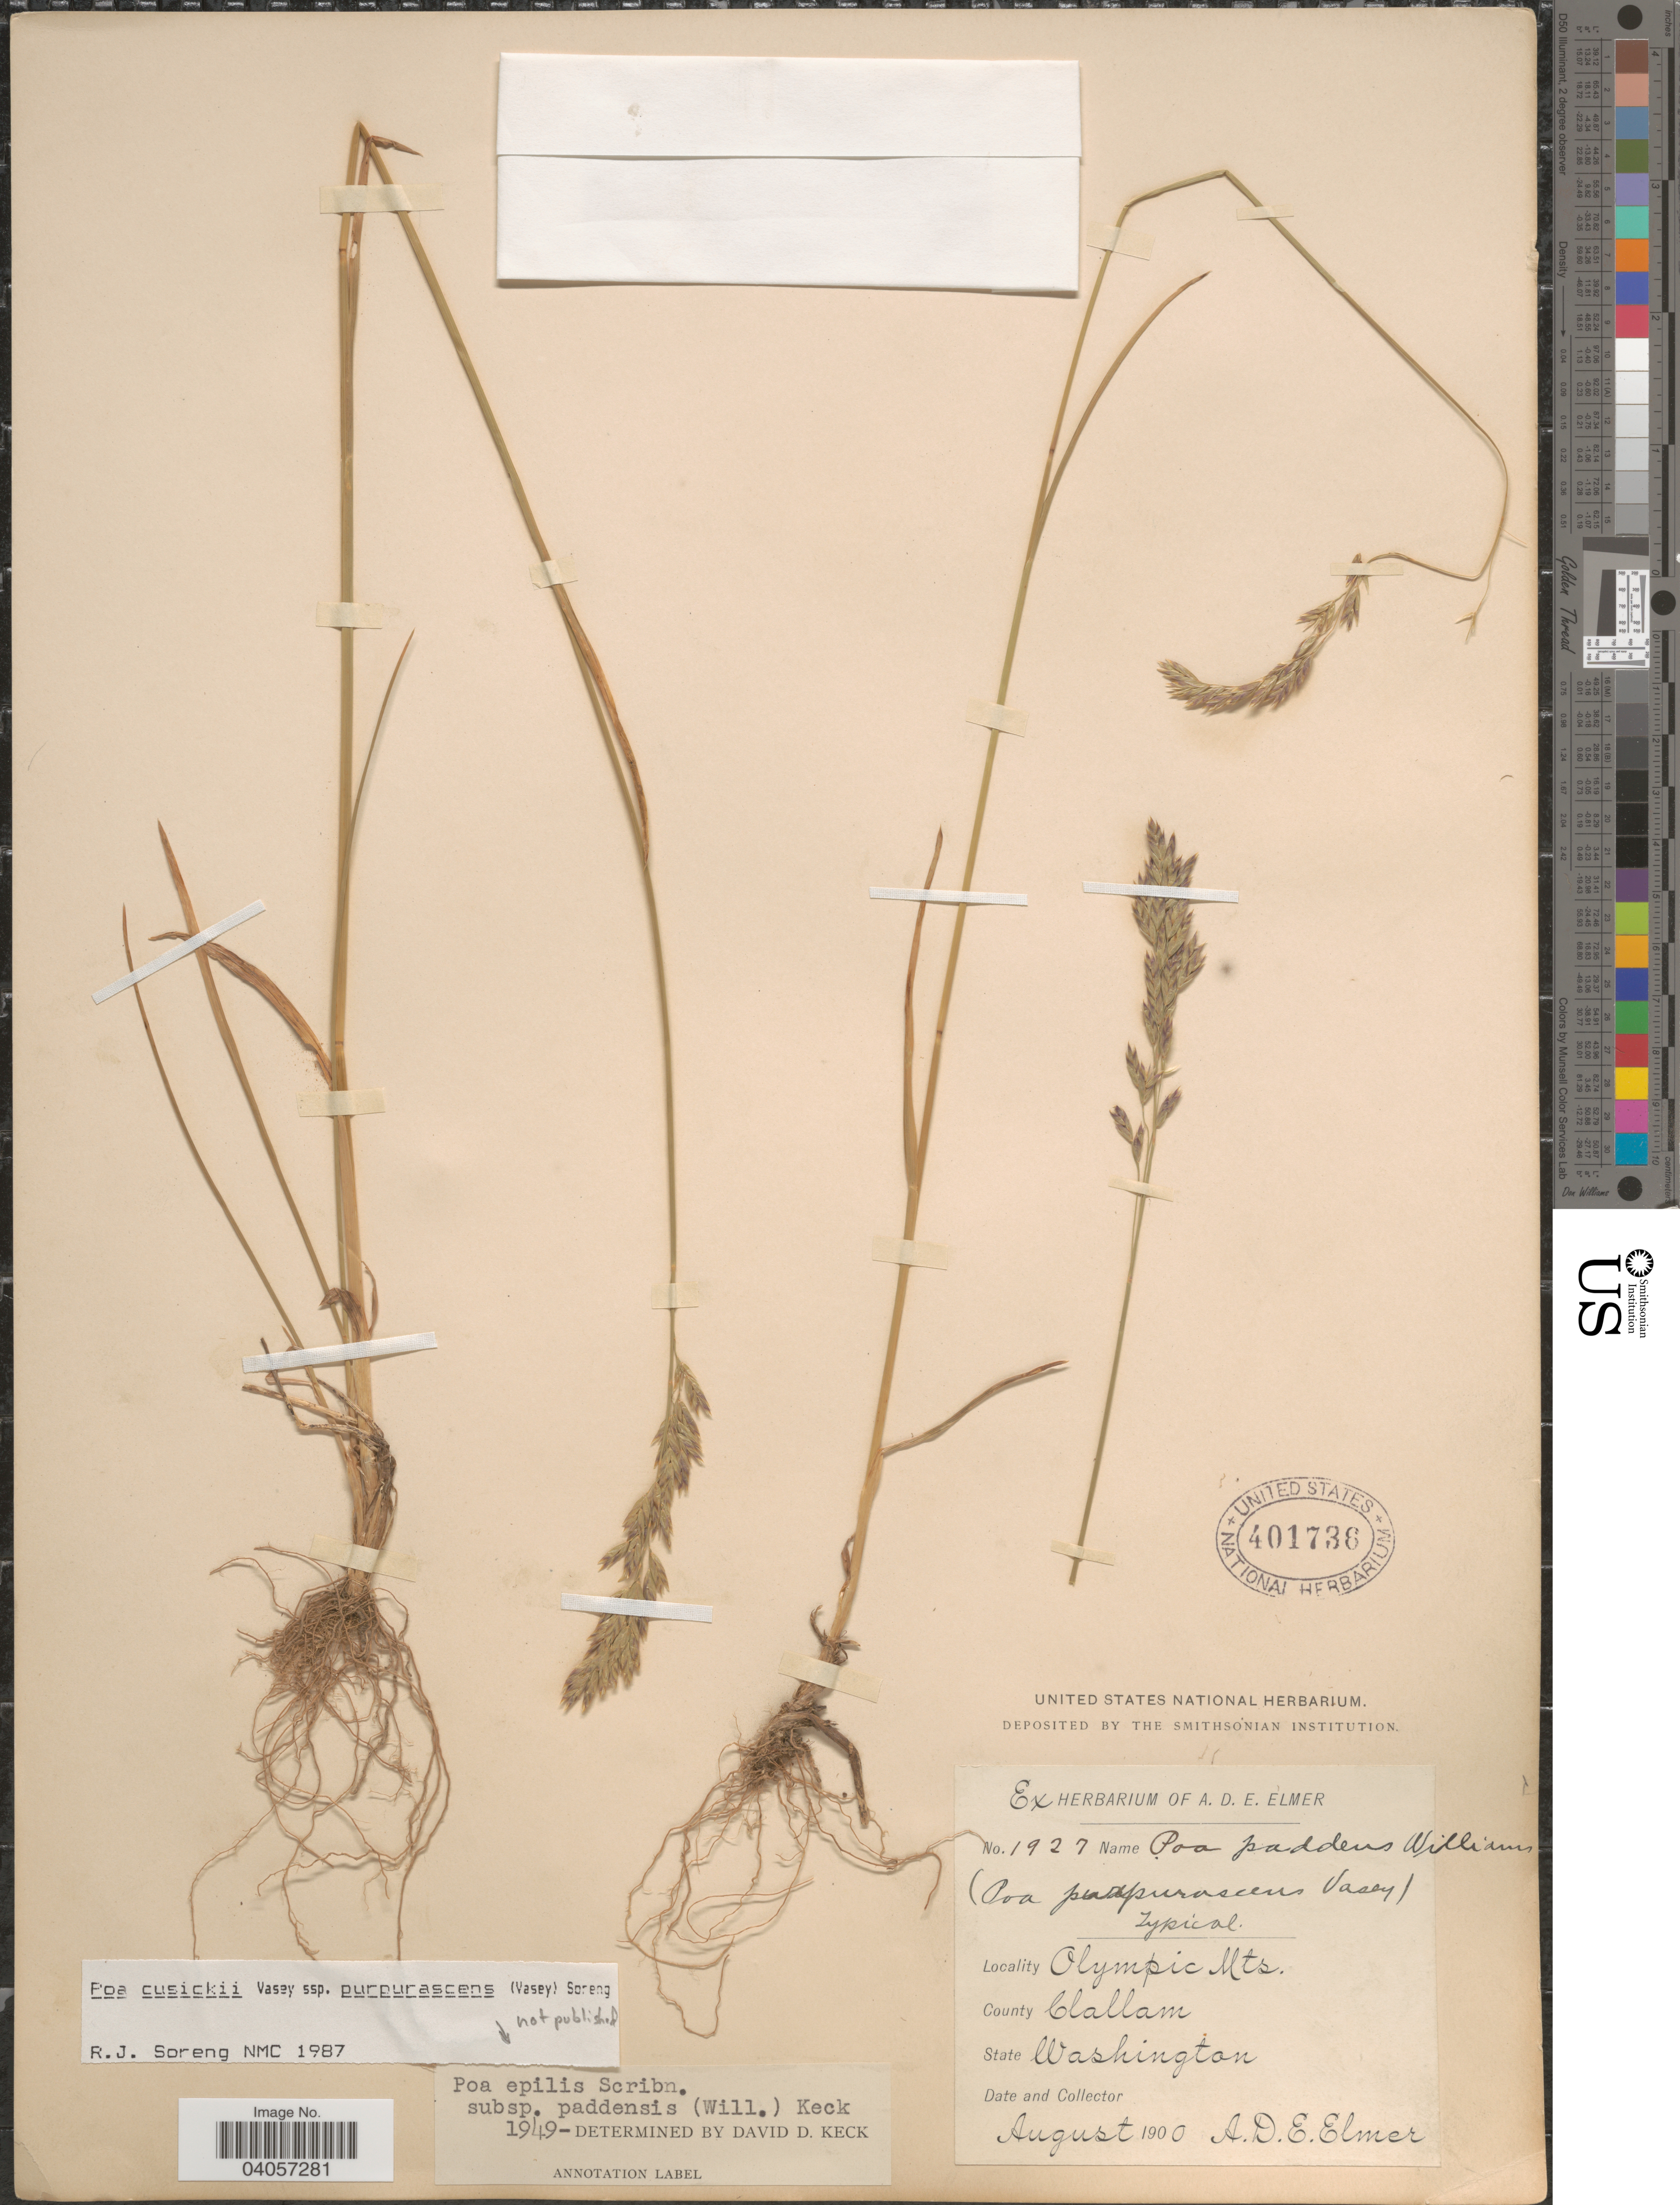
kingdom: Plantae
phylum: Tracheophyta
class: Liliopsida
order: Poales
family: Poaceae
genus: Poa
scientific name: Poa cusickii subsp. purpurascens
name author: (Vasey) Soreng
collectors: A. D. E. Elmer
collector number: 1927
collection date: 1900-08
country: United States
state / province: Washington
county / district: Clallam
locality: Olympic Mts. County Clallam.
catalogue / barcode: US 401736